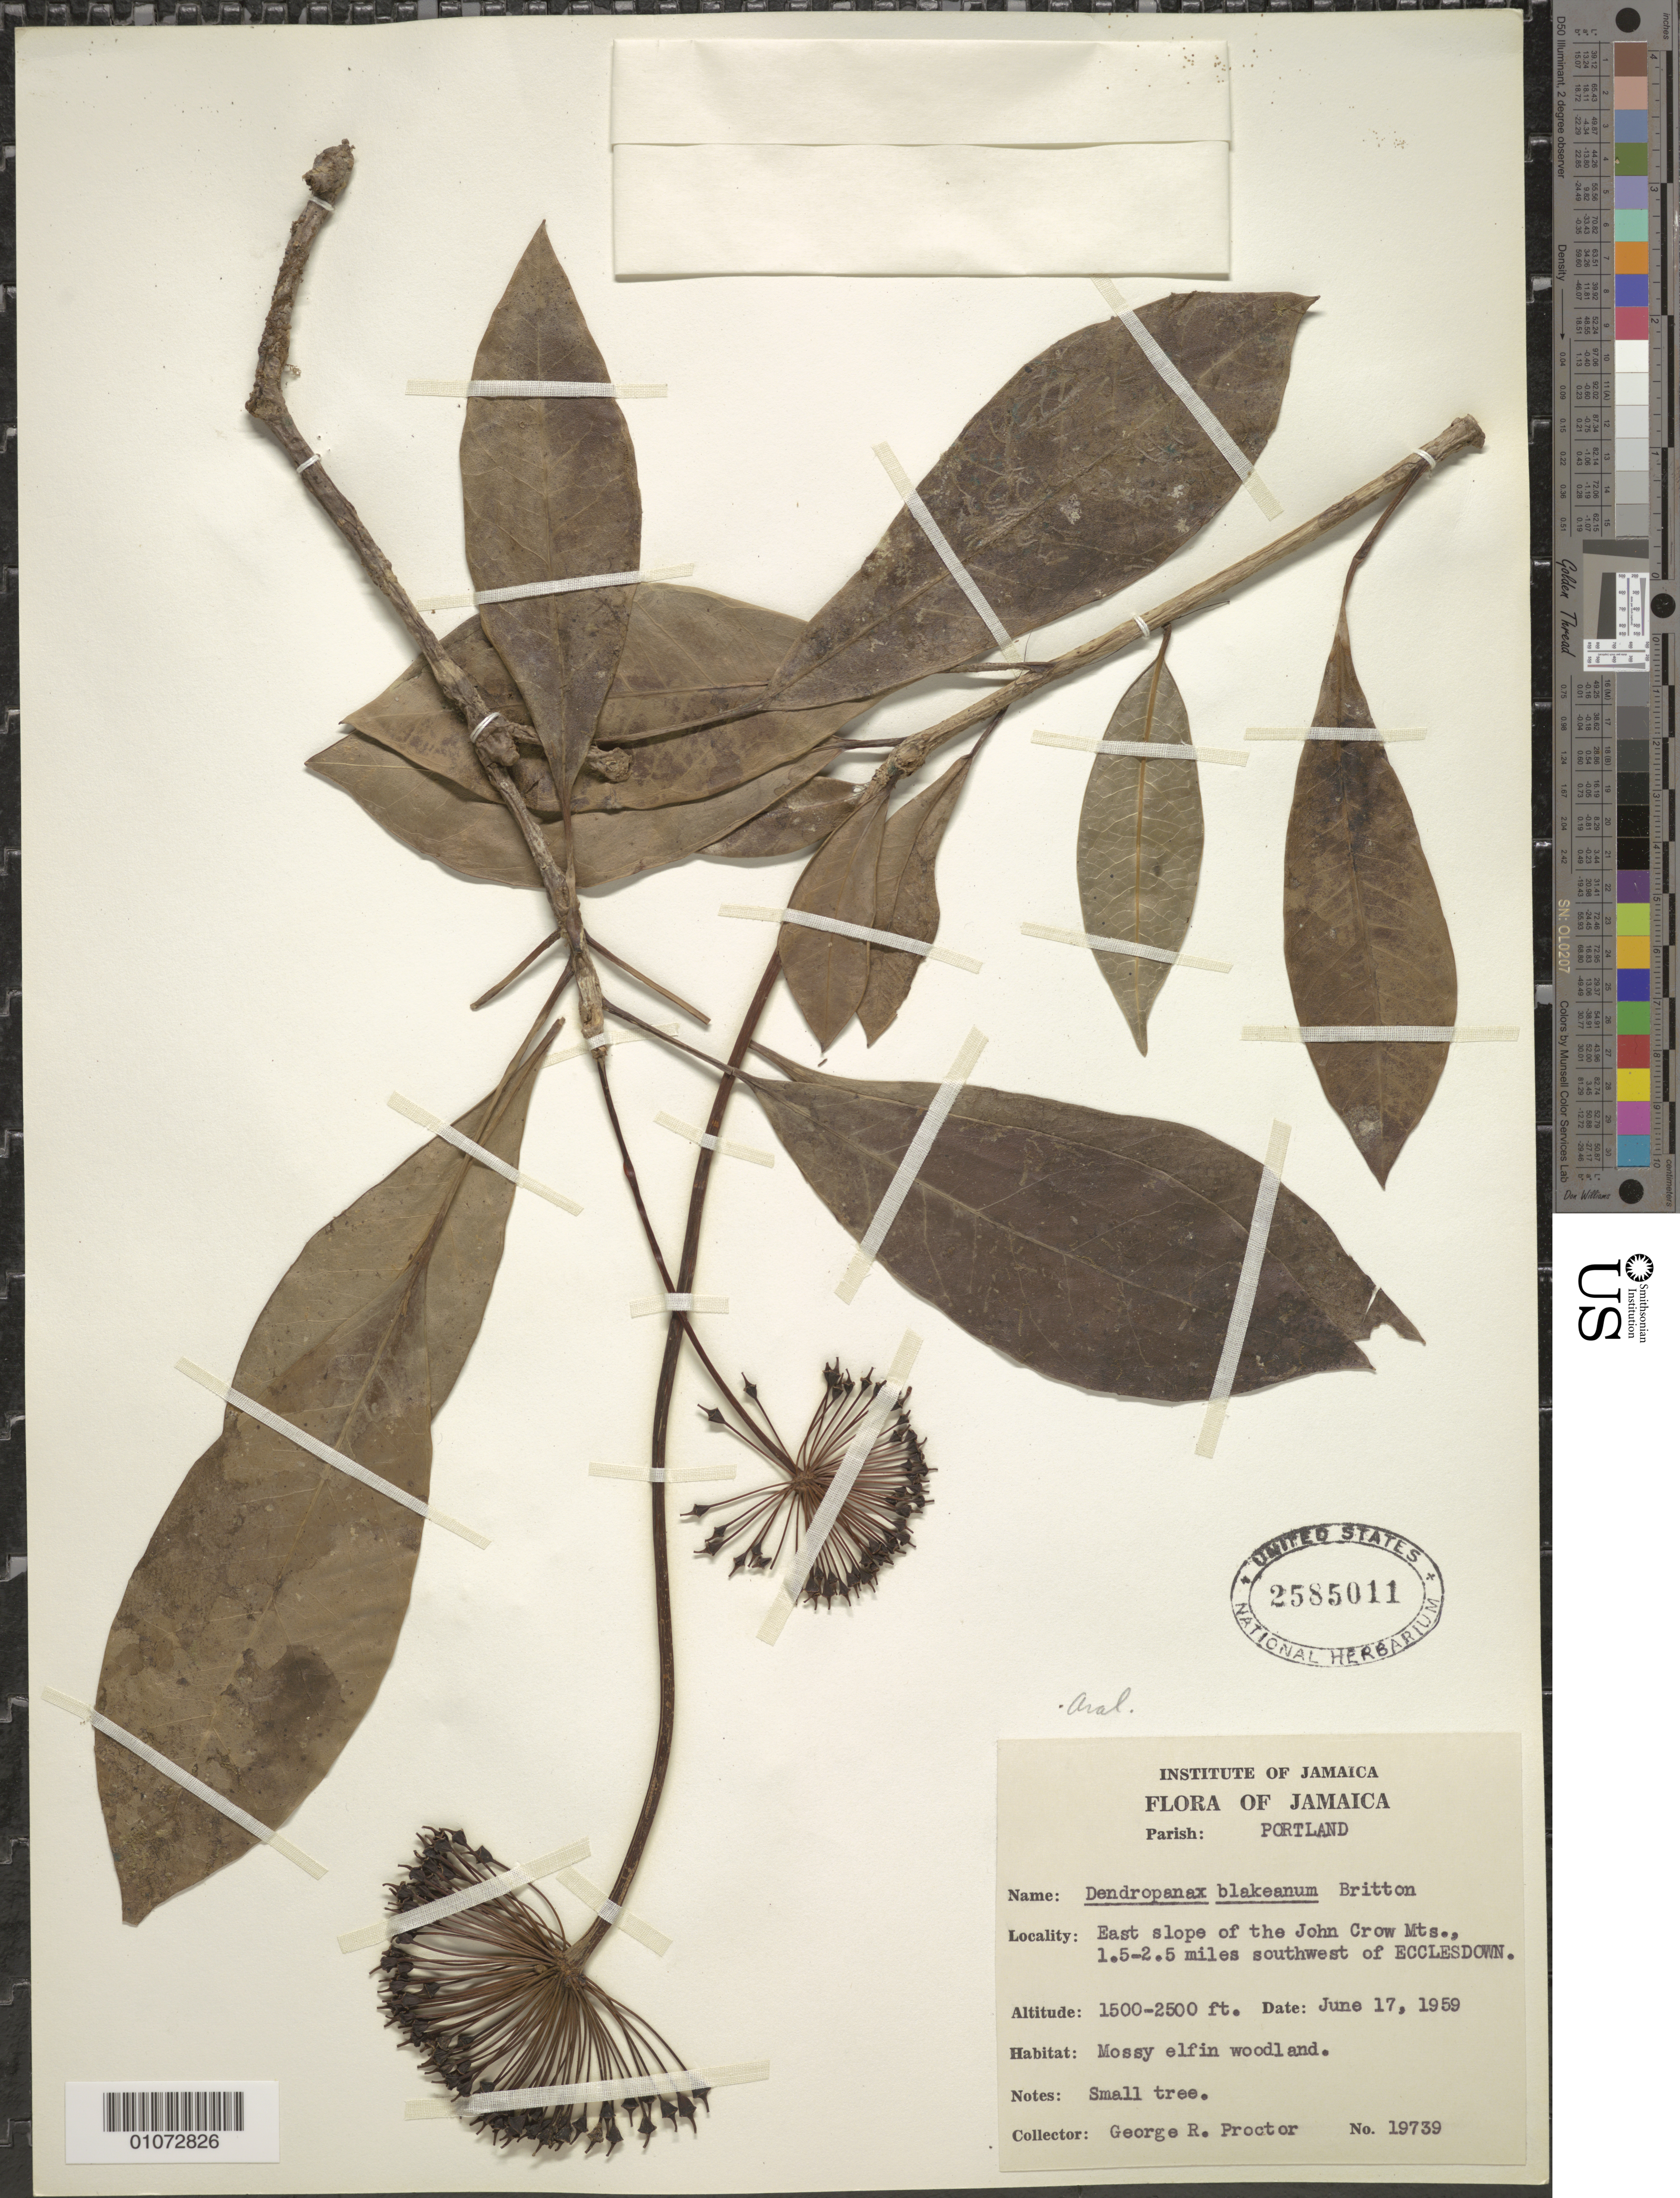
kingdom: Plantae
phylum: Tracheophyta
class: Magnoliopsida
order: Apiales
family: Araliaceae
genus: Dendropanax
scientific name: Dendropanax blakeanus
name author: Britton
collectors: G. R. Proctor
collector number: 19739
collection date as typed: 17 Jun 1959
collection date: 1959-06-17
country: Jamaica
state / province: Portland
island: Jamaica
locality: East slope of the Juhn Crow Mountains, 1.5-2.5 miles southwest of Ecclesdown. Mossy elfin woodland.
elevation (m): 457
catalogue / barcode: US 2585011